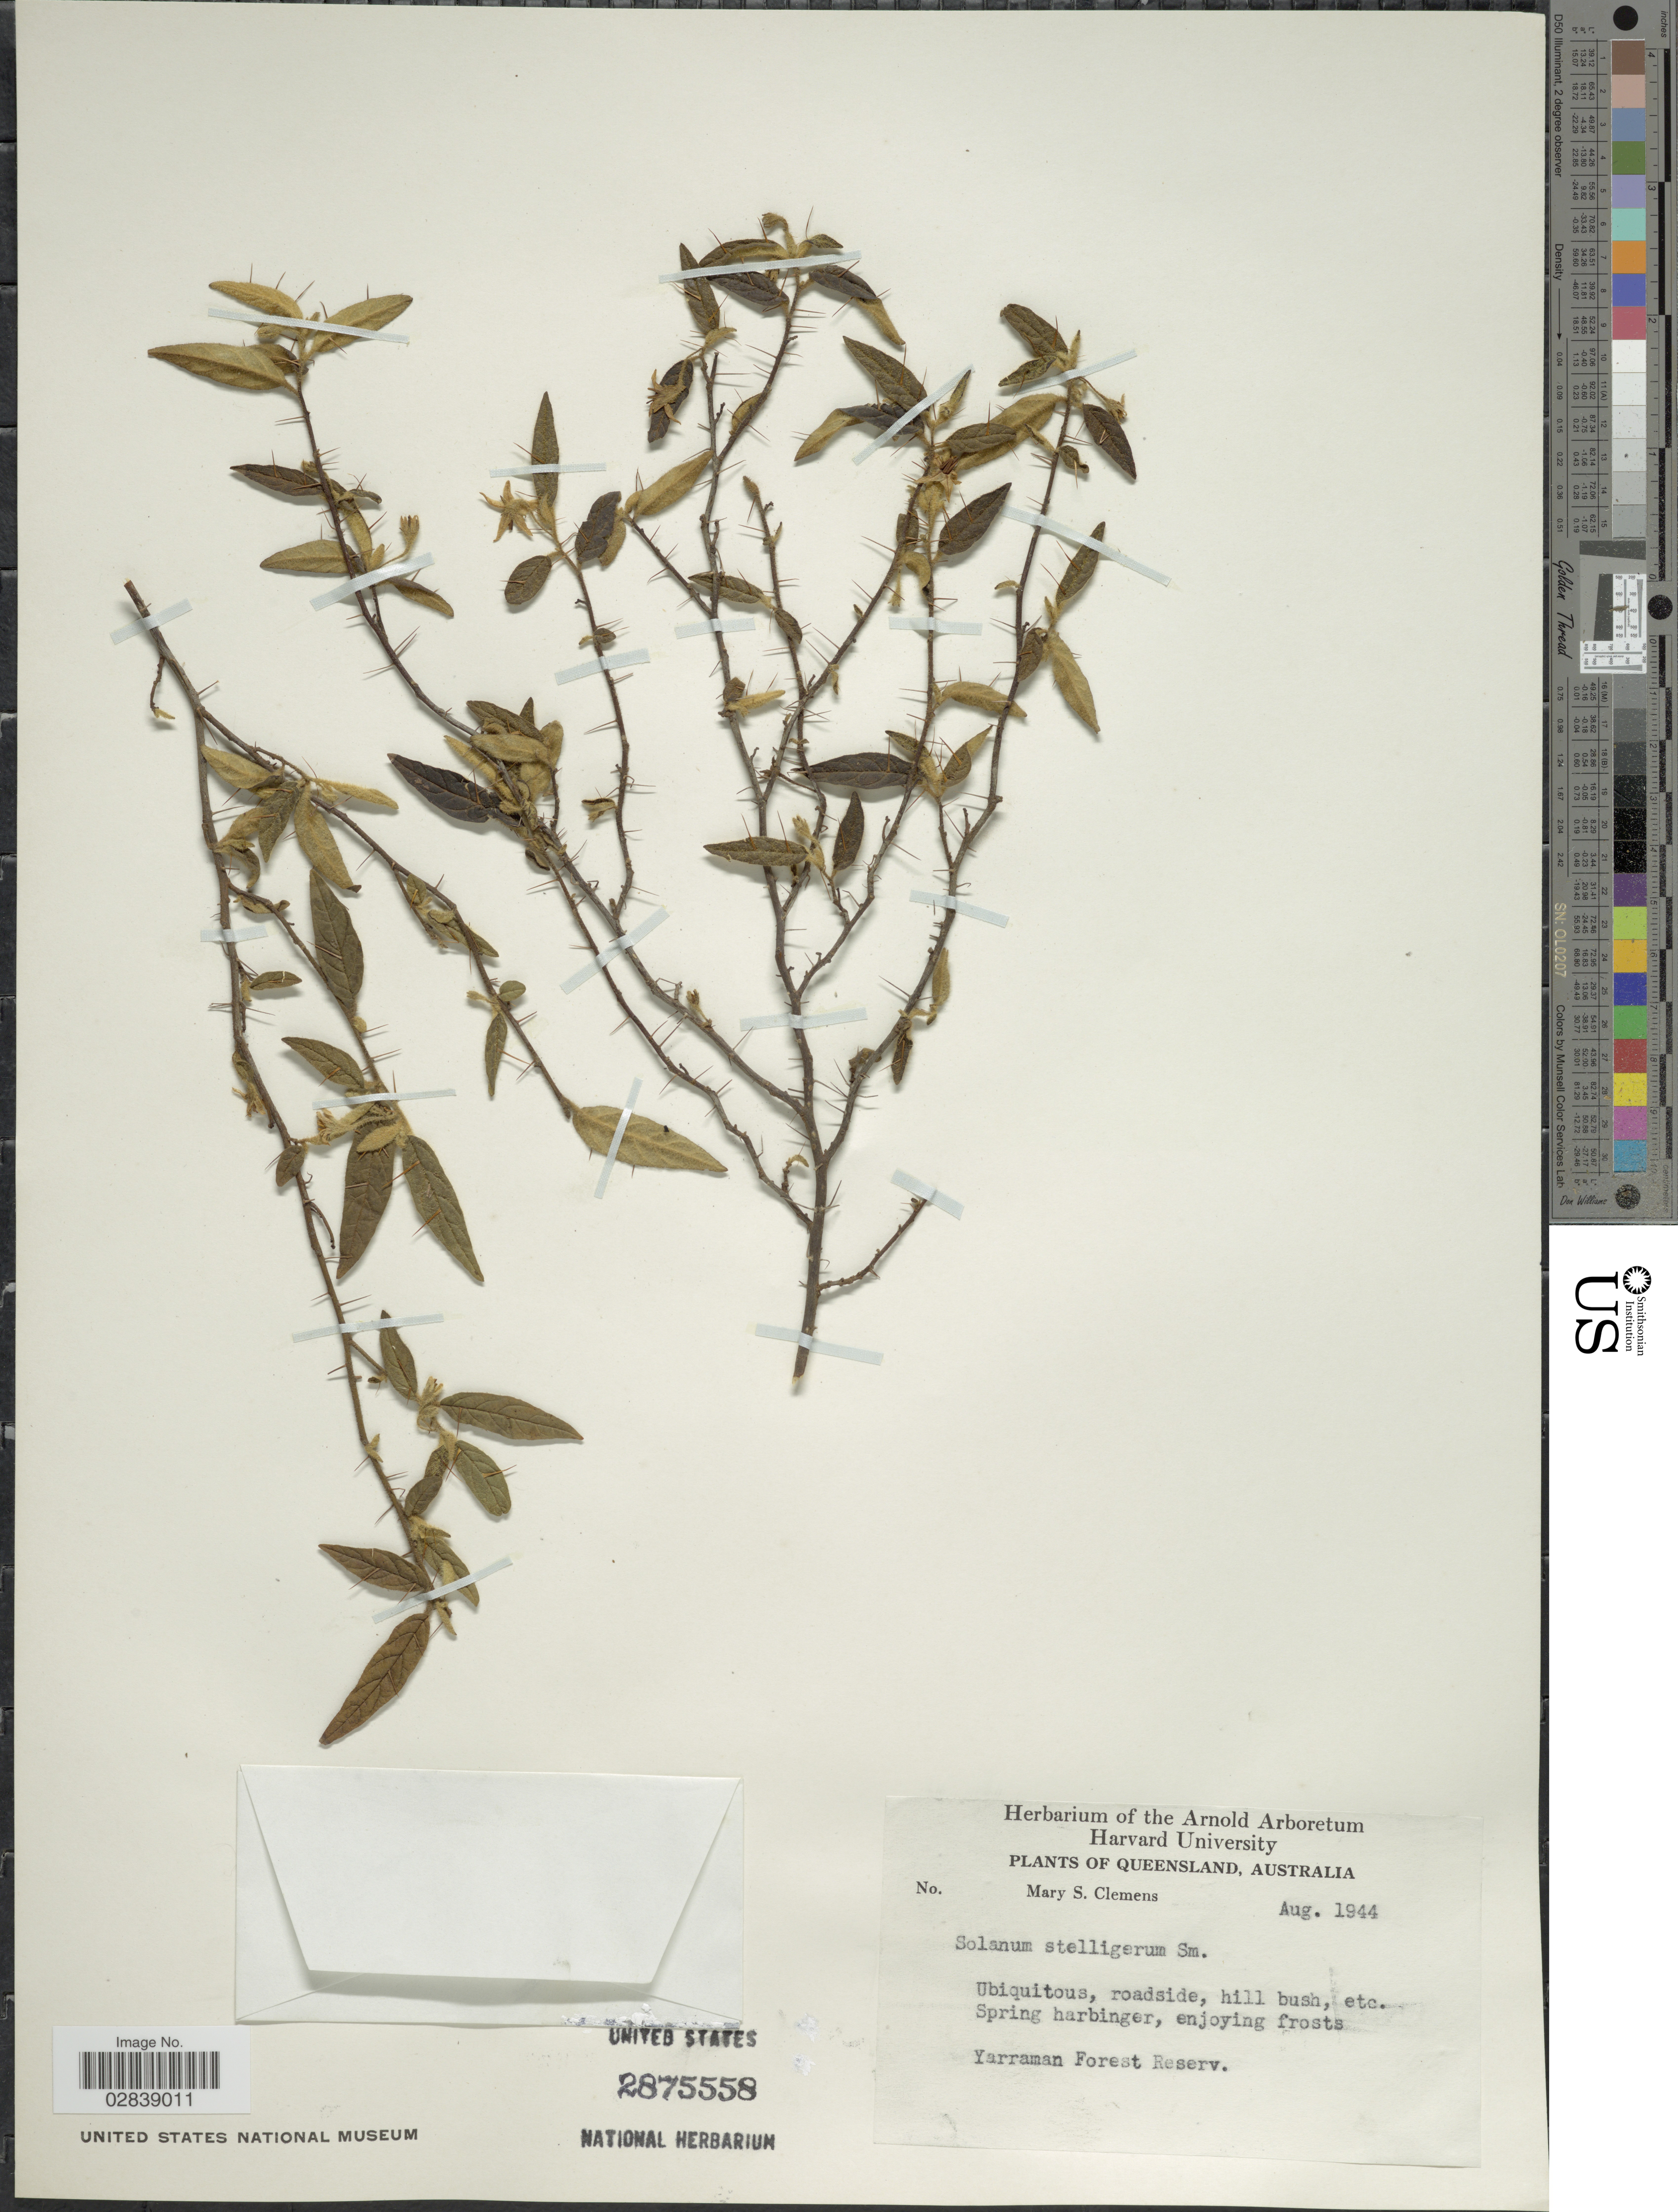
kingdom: Plantae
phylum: Tracheophyta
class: Magnoliopsida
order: Solanales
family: Solanaceae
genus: Solanum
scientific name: Solanum stelligerum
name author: Sm.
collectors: M. S. Clemens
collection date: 1944-08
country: Australia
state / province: Queensland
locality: Yarraman Forest Reserv.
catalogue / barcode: US 2875558